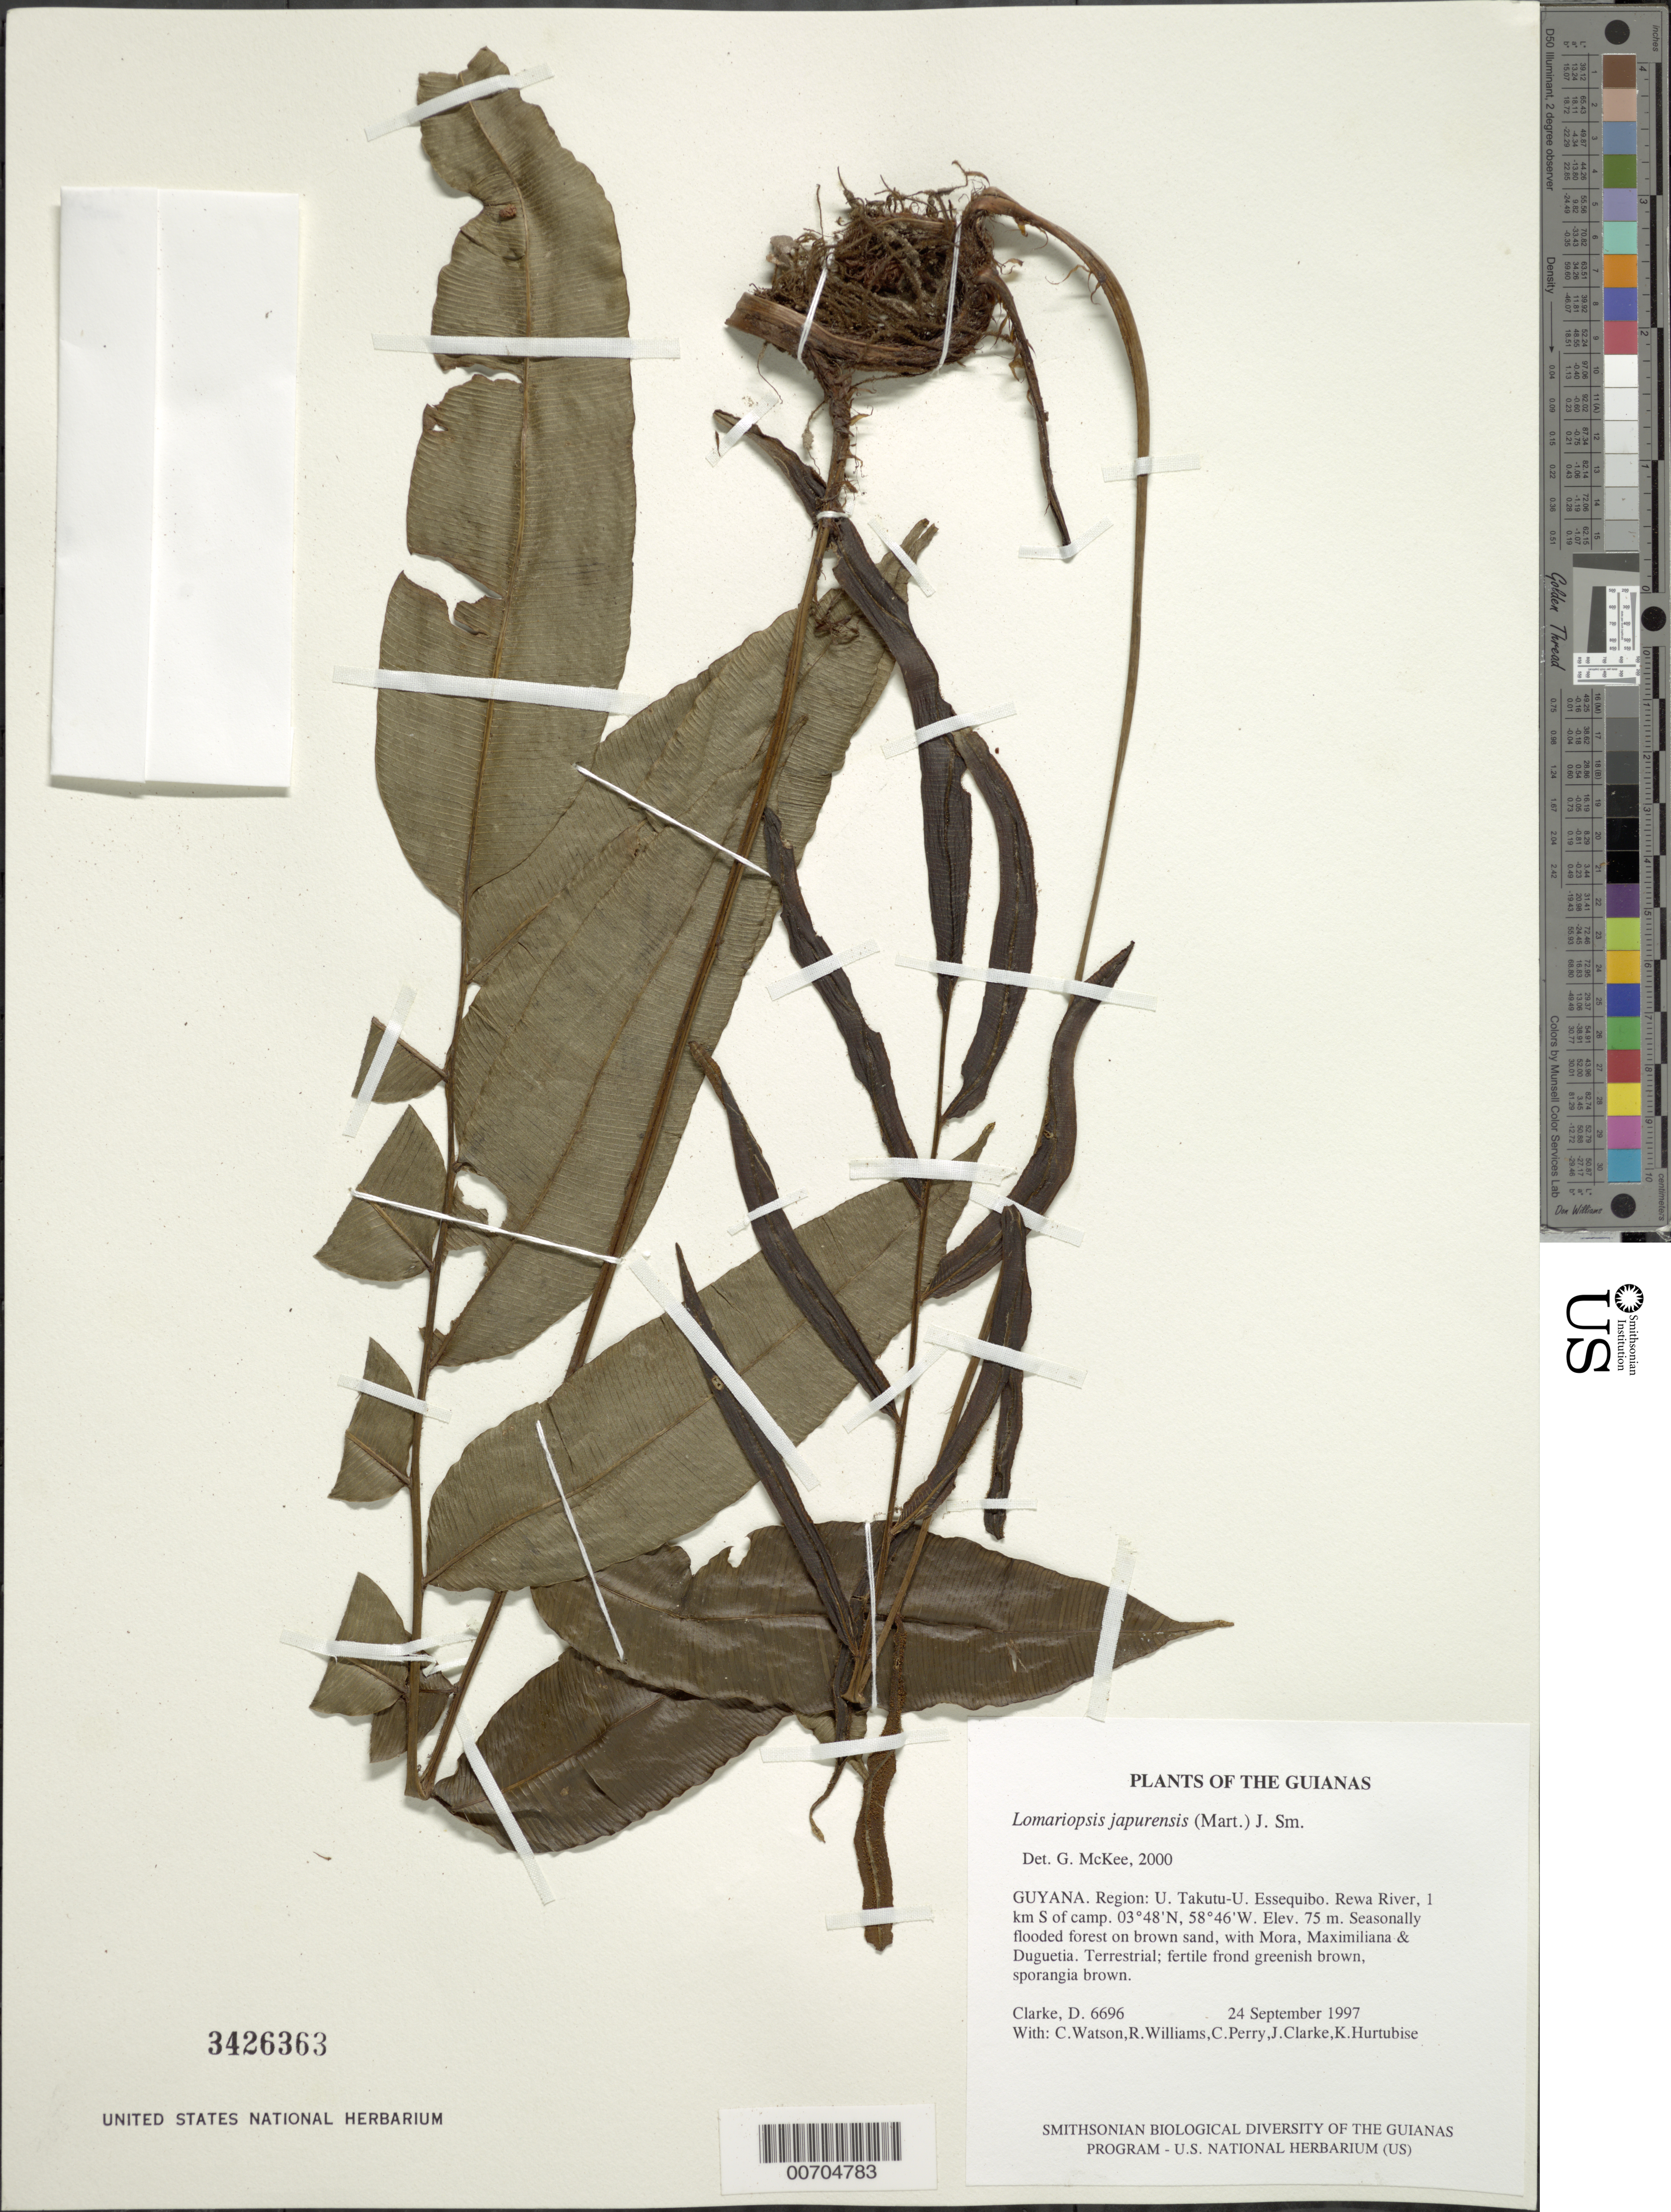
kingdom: Plantae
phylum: Tracheophyta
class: Polypodiopsida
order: Polypodiales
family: Lomariopsidaceae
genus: Lomariopsis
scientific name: Lomariopsis japurensis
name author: (Mart.) J. Sm.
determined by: McKee, G. S., (US), NMNH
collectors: H. D. Clarke, C. Watson, R. Williams, C. Perry, J. Clarke & K. Hurtubise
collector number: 6696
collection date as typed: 24 September 1997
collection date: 1997-09-24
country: Guyana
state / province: U. Takutu-U. Essequibo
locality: Rewa River, 1 km S of camp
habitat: Seasonally flooded forest on brown sand, with Mora, Maximiliana & Duguetia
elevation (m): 75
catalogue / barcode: US 3426363